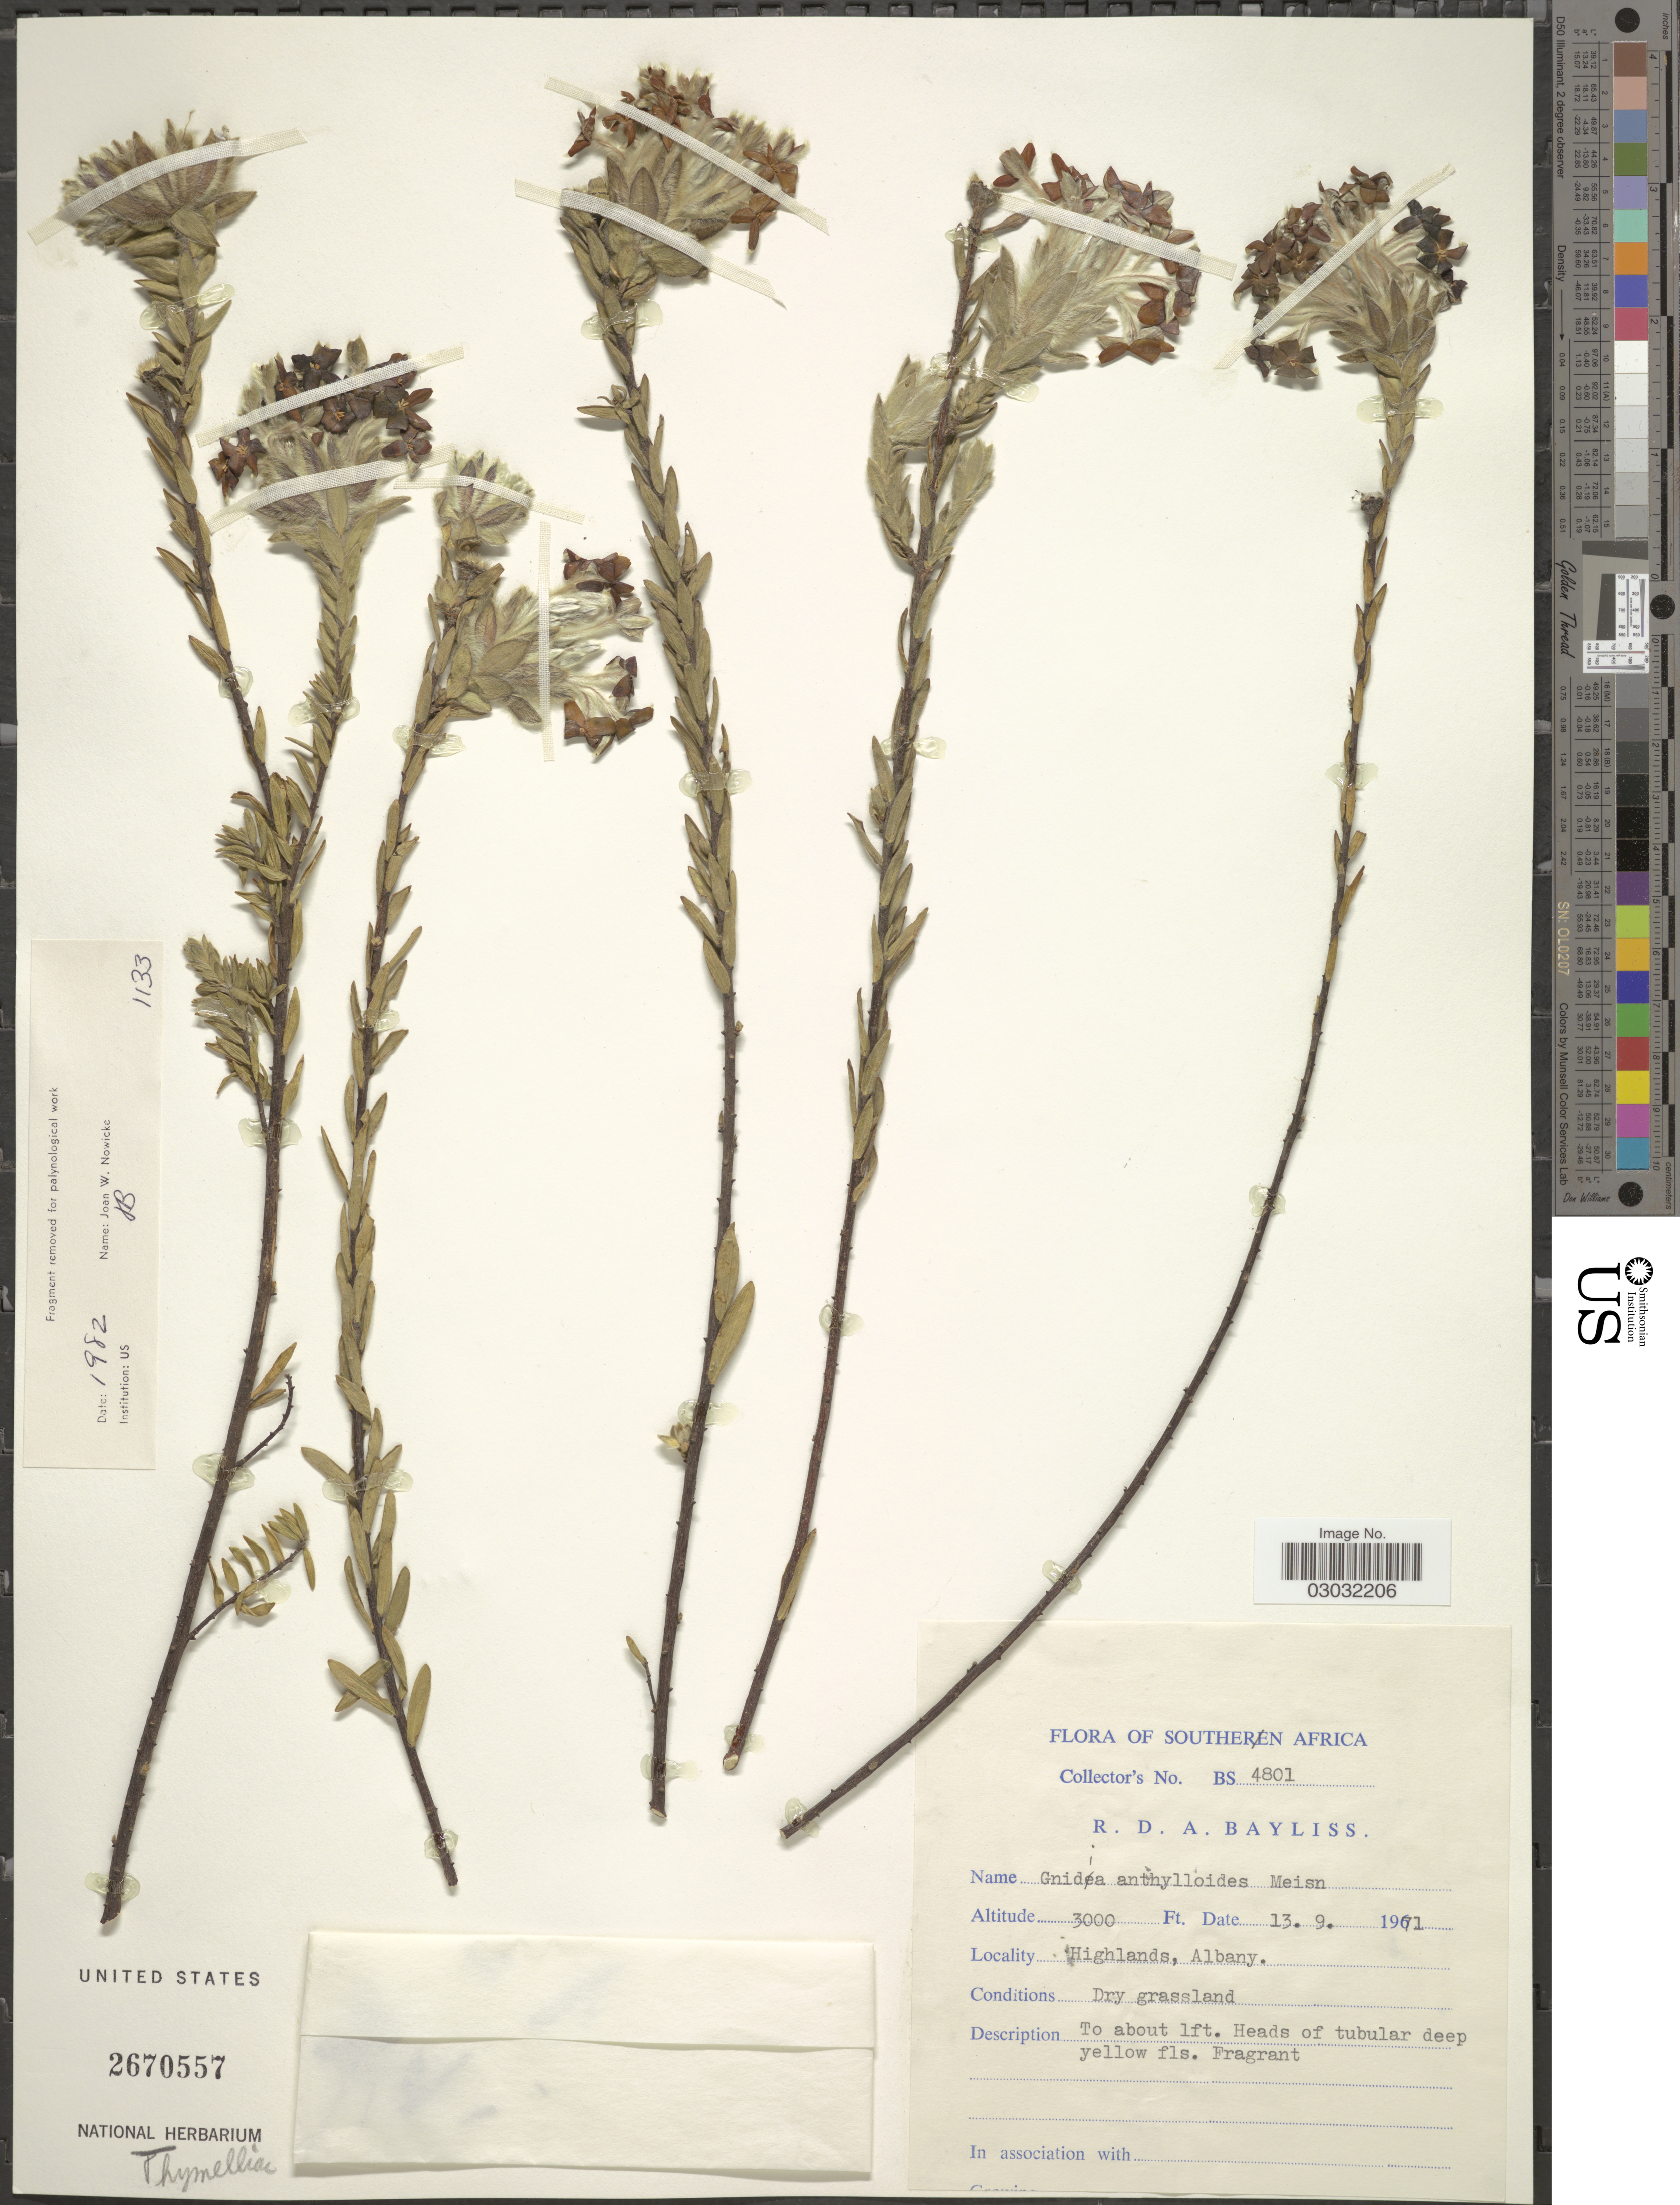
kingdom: Plantae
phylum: Tracheophyta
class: Magnoliopsida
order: Malvales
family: Thymelaeaceae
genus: Lasiosiphon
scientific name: Lasiosiphon anthylloides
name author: (L. f.) Meisn.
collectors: R. Bayliss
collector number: BS4801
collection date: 1971-09-13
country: South Africa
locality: Southern Africa. Highlands, Albany.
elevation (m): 914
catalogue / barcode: US 2670557